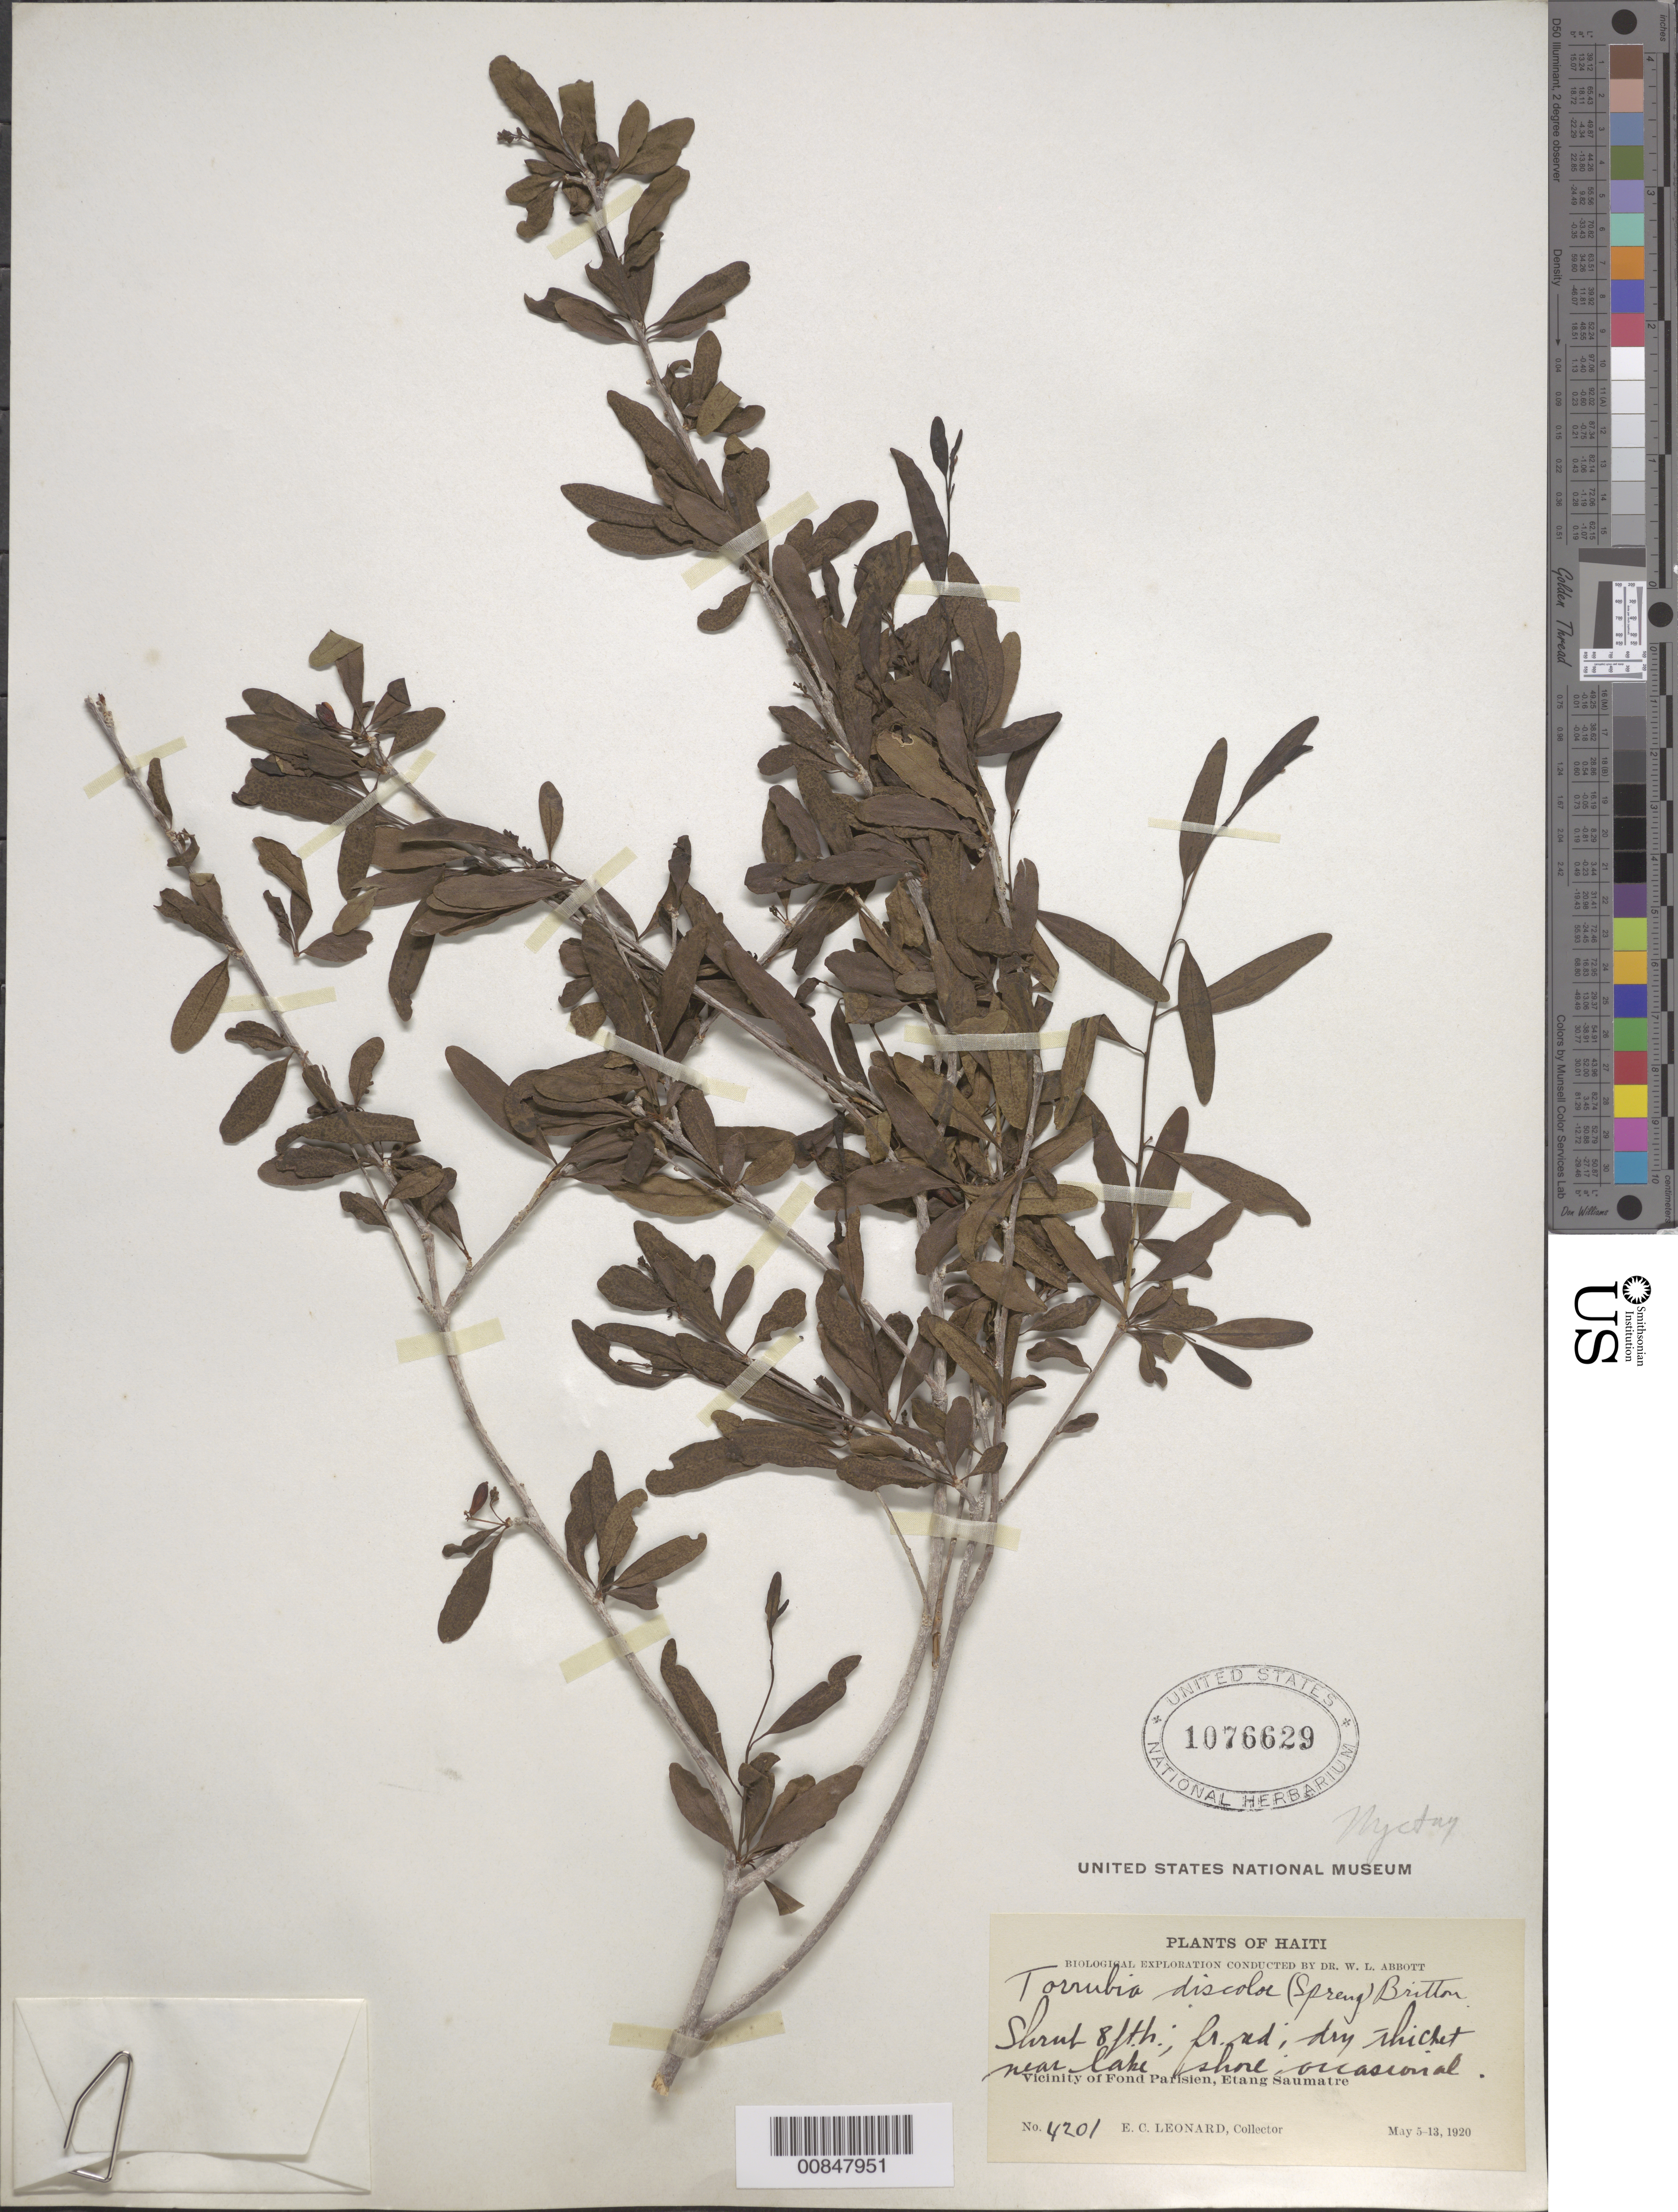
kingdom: Plantae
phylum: Tracheophyta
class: Magnoliopsida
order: Caryophyllales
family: Nyctaginaceae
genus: Guapira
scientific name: Guapira brevipetiolata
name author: (Heimerl) Alain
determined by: Strong, Mark T., (BOT), Smithsonian Institution - National Museum of Natural History (UNITED STATES)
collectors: E. C. Leonard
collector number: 4201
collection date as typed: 05 May 1920 to 13 May 1920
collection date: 1920-05-05/1920-05-13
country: Haiti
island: Hispaniola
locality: Vicinity of Fond Parisien, Etang Saumatre. Near lake shore.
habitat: Dry thicket, near lake shore.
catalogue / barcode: US 1076629